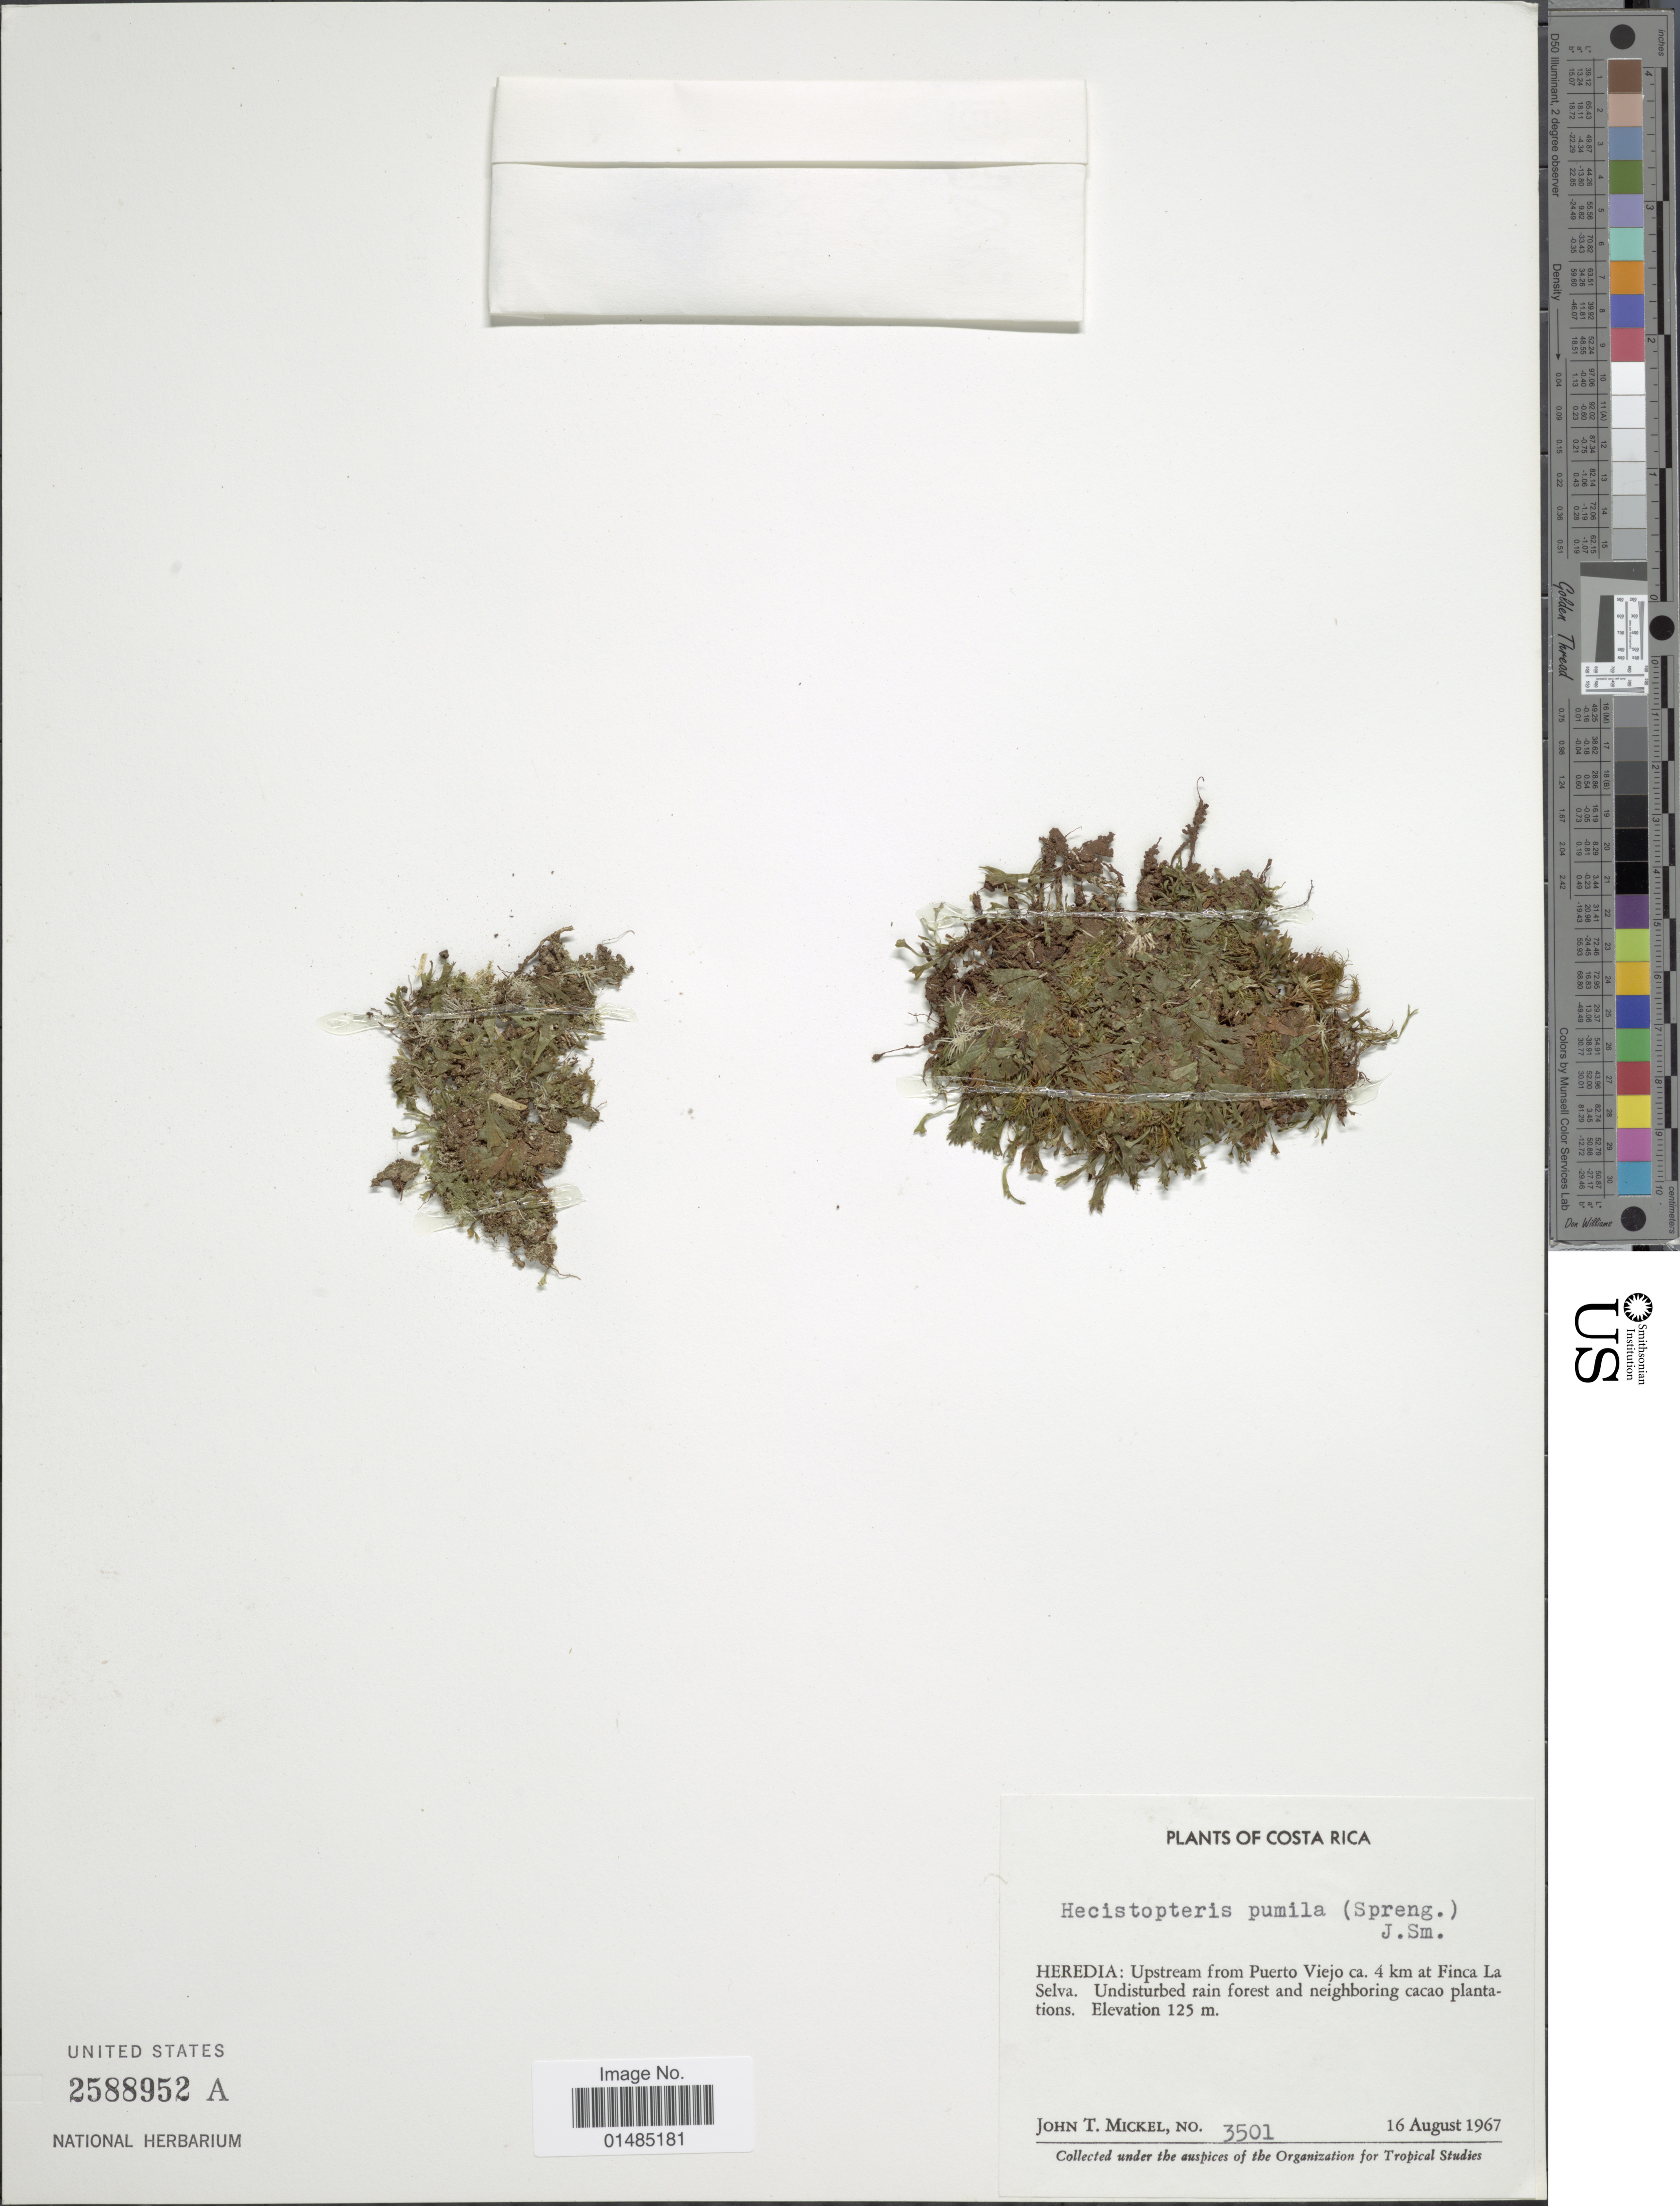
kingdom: Plantae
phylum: Tracheophyta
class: Polypodiopsida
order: Polypodiales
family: Pteridaceae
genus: Hecistopteris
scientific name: Hecistopteris pumila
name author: Christ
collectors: J. T. Mickel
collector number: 3501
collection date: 1967-08-16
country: Costa Rica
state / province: Heredia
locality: Upstream from Puerto Viejo ca. 4 km at Finca La Selva.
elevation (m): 125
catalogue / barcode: US 2588952A